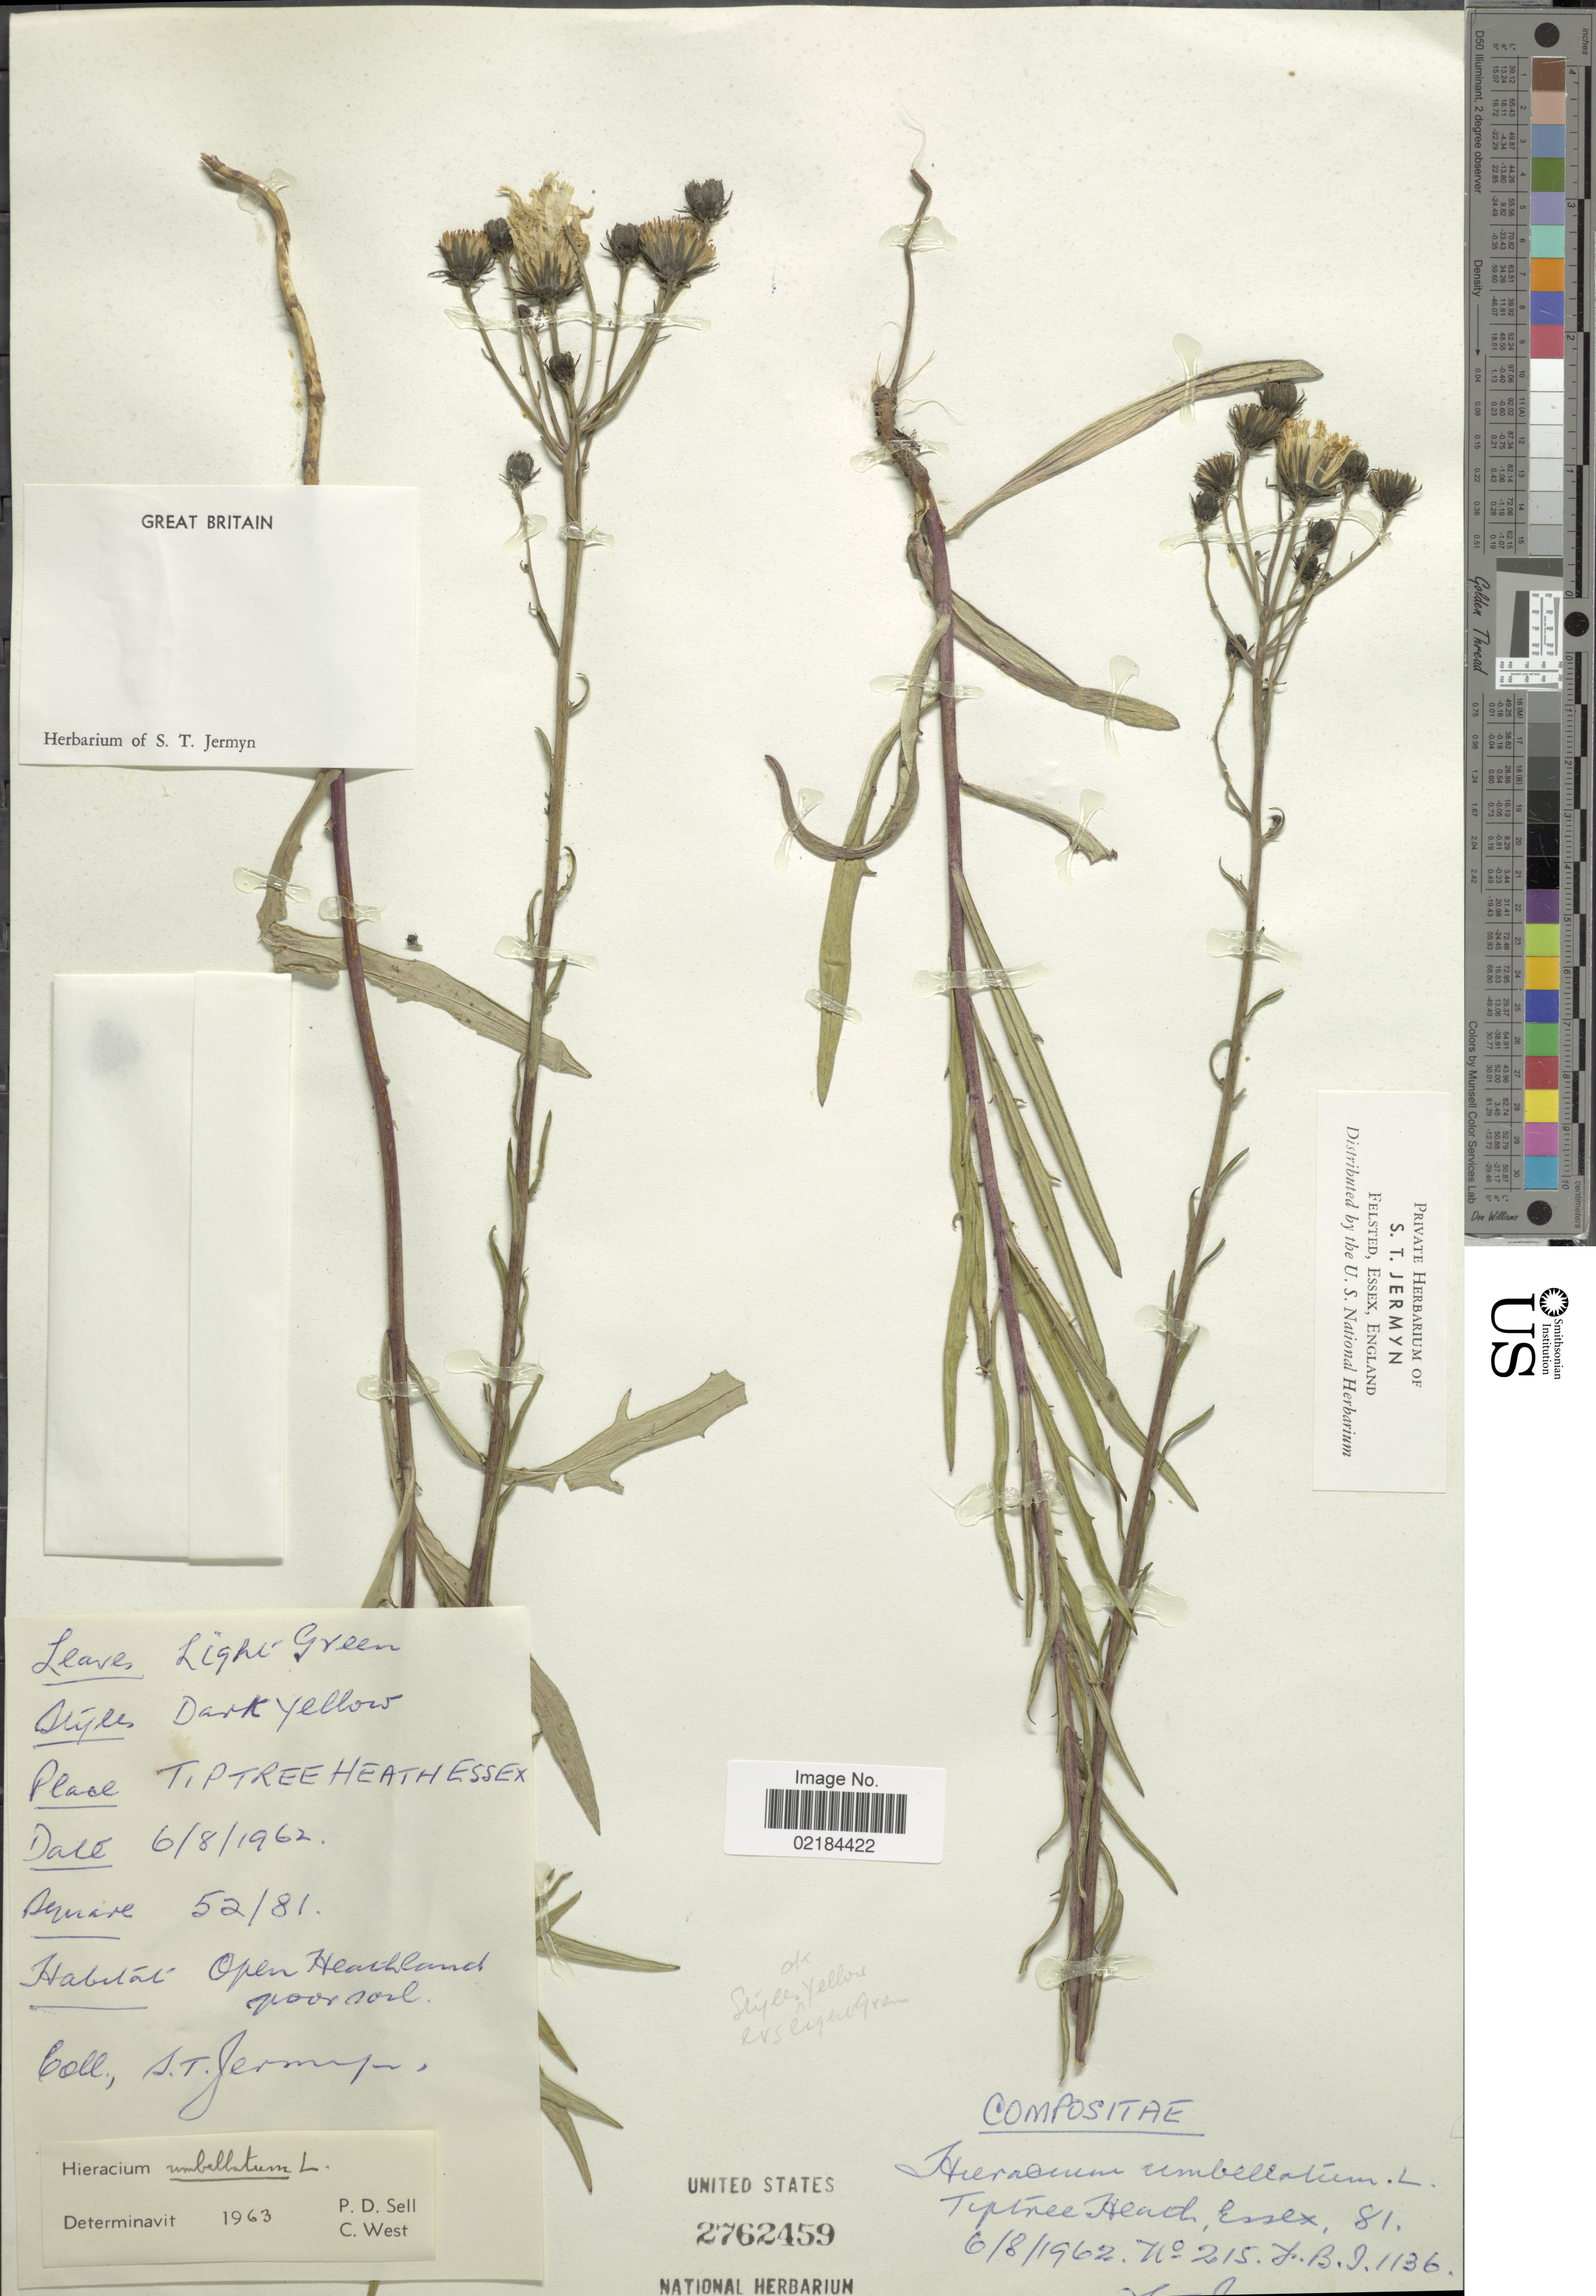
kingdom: Plantae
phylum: Tracheophyta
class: Magnoliopsida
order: Asterales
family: Asteraceae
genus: Hieracium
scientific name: Hieracium umbellatum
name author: L.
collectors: S. Jermyn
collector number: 215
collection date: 1962-08-06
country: United Kingdom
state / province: England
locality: Great Britain. Tiptree Heath, Essex. Open Heathland poor soil.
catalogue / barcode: US 2762459